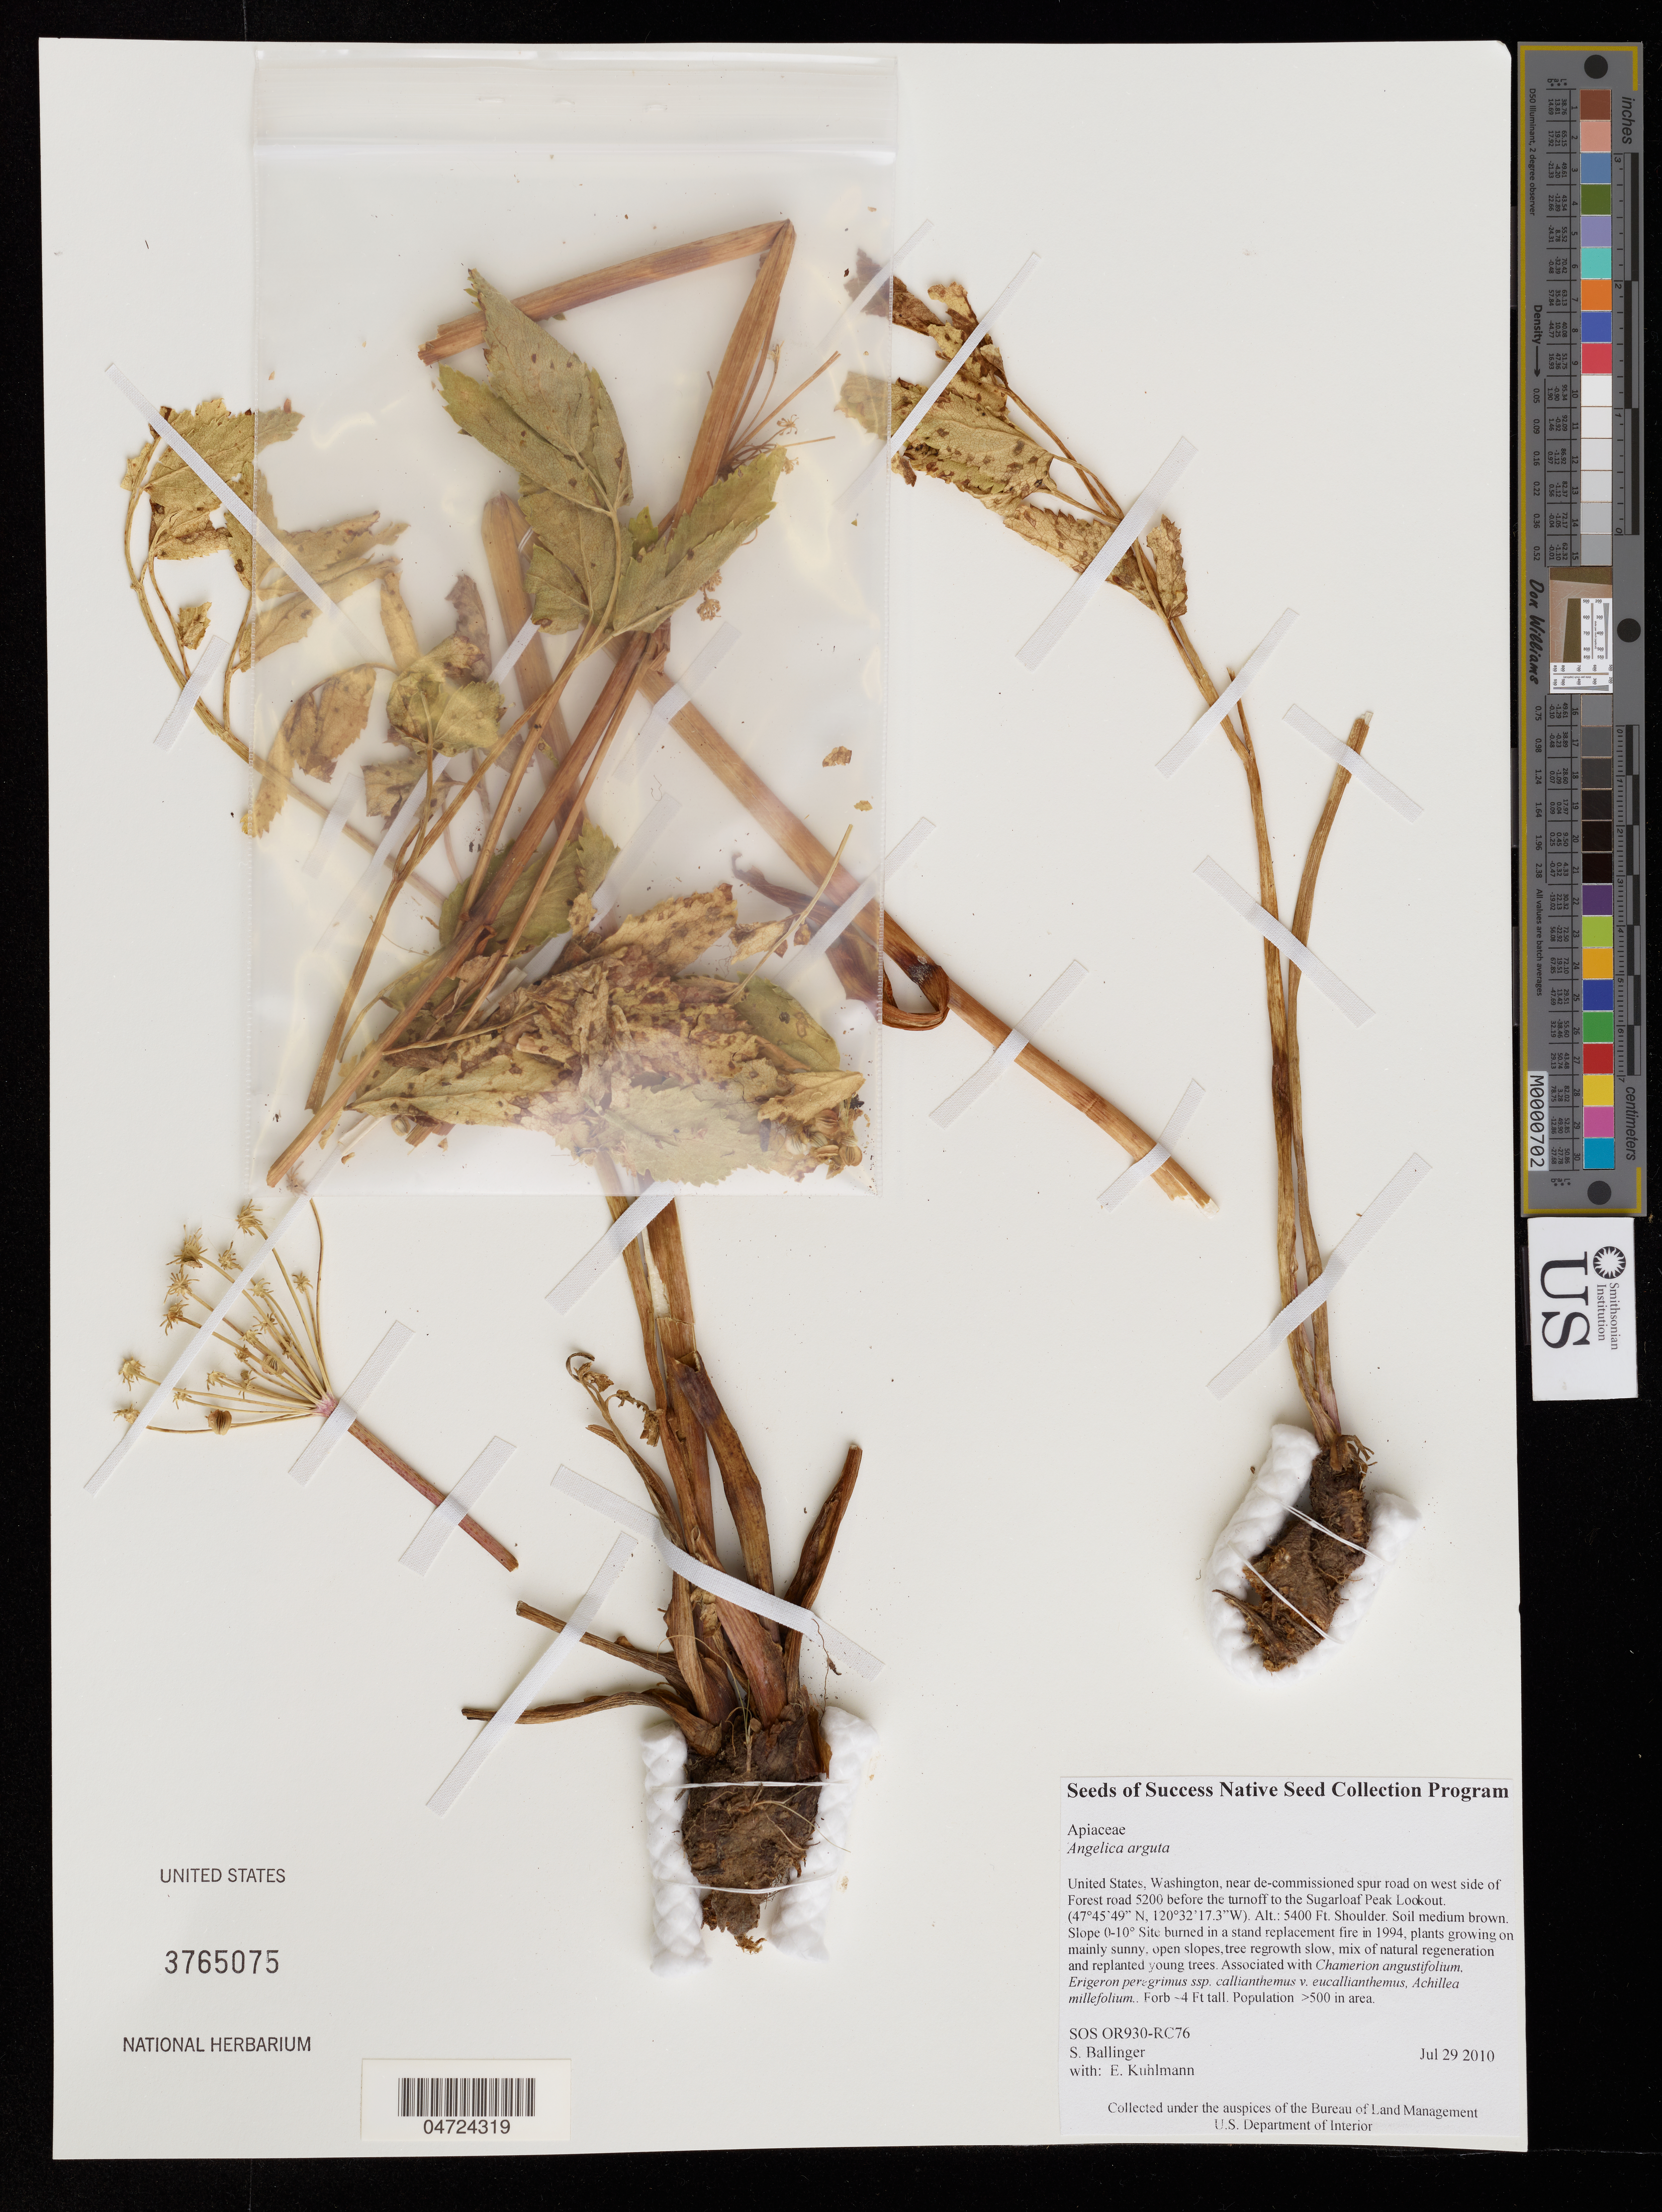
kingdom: Plantae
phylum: Tracheophyta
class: Magnoliopsida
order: Apiales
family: Apiaceae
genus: Angelica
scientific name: Angelica arguta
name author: Nutt.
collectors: S. Ballinger & E. Kuhlmann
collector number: SOS OR930-RC76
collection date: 2010-07-29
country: United States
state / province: Washington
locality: Near de-commissioned spur road on west side of Forest road 5200 before the turnoff to the Sugarloaf Peak Lookout.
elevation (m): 1646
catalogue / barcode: US 3765075